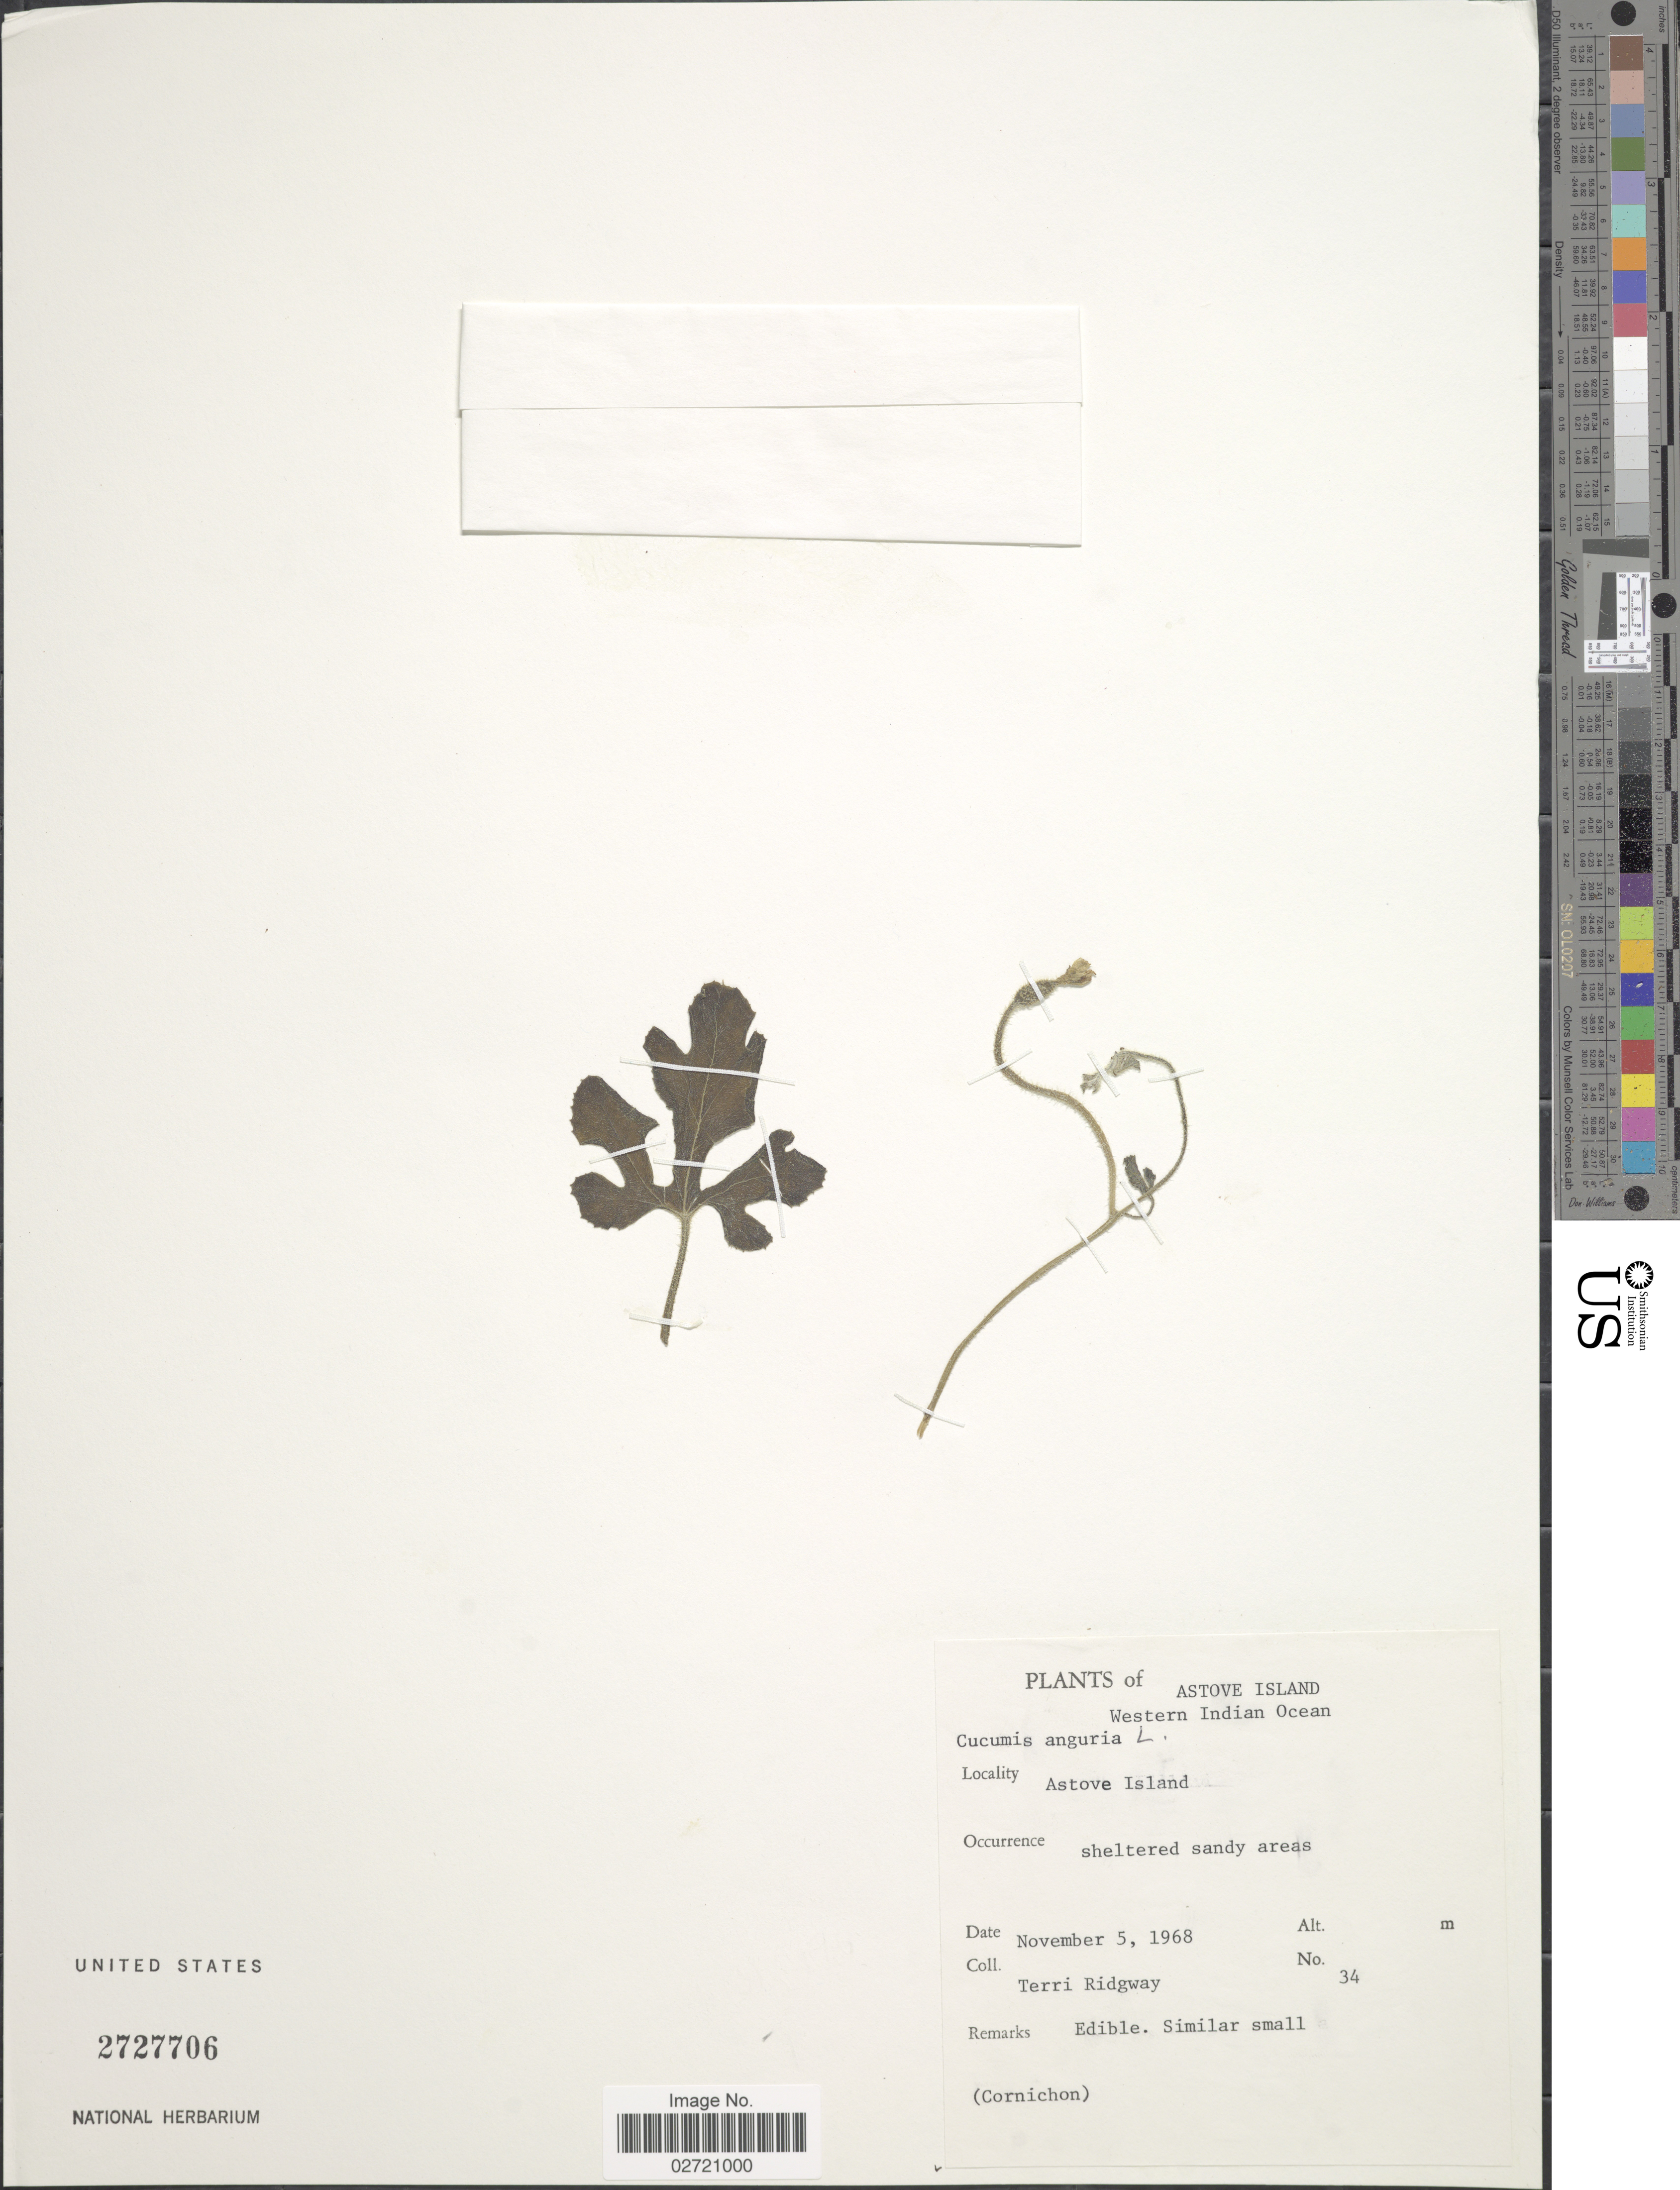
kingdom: Plantae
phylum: Tracheophyta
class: Magnoliopsida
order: Cucurbitales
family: Cucurbitaceae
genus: Cucumis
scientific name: Cucumis anguria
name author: L.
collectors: T. Ridgway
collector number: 34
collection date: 1968-11-05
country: Seychelles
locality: Astove Island. Western Indian Ocean. Astove Island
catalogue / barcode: US 2727706